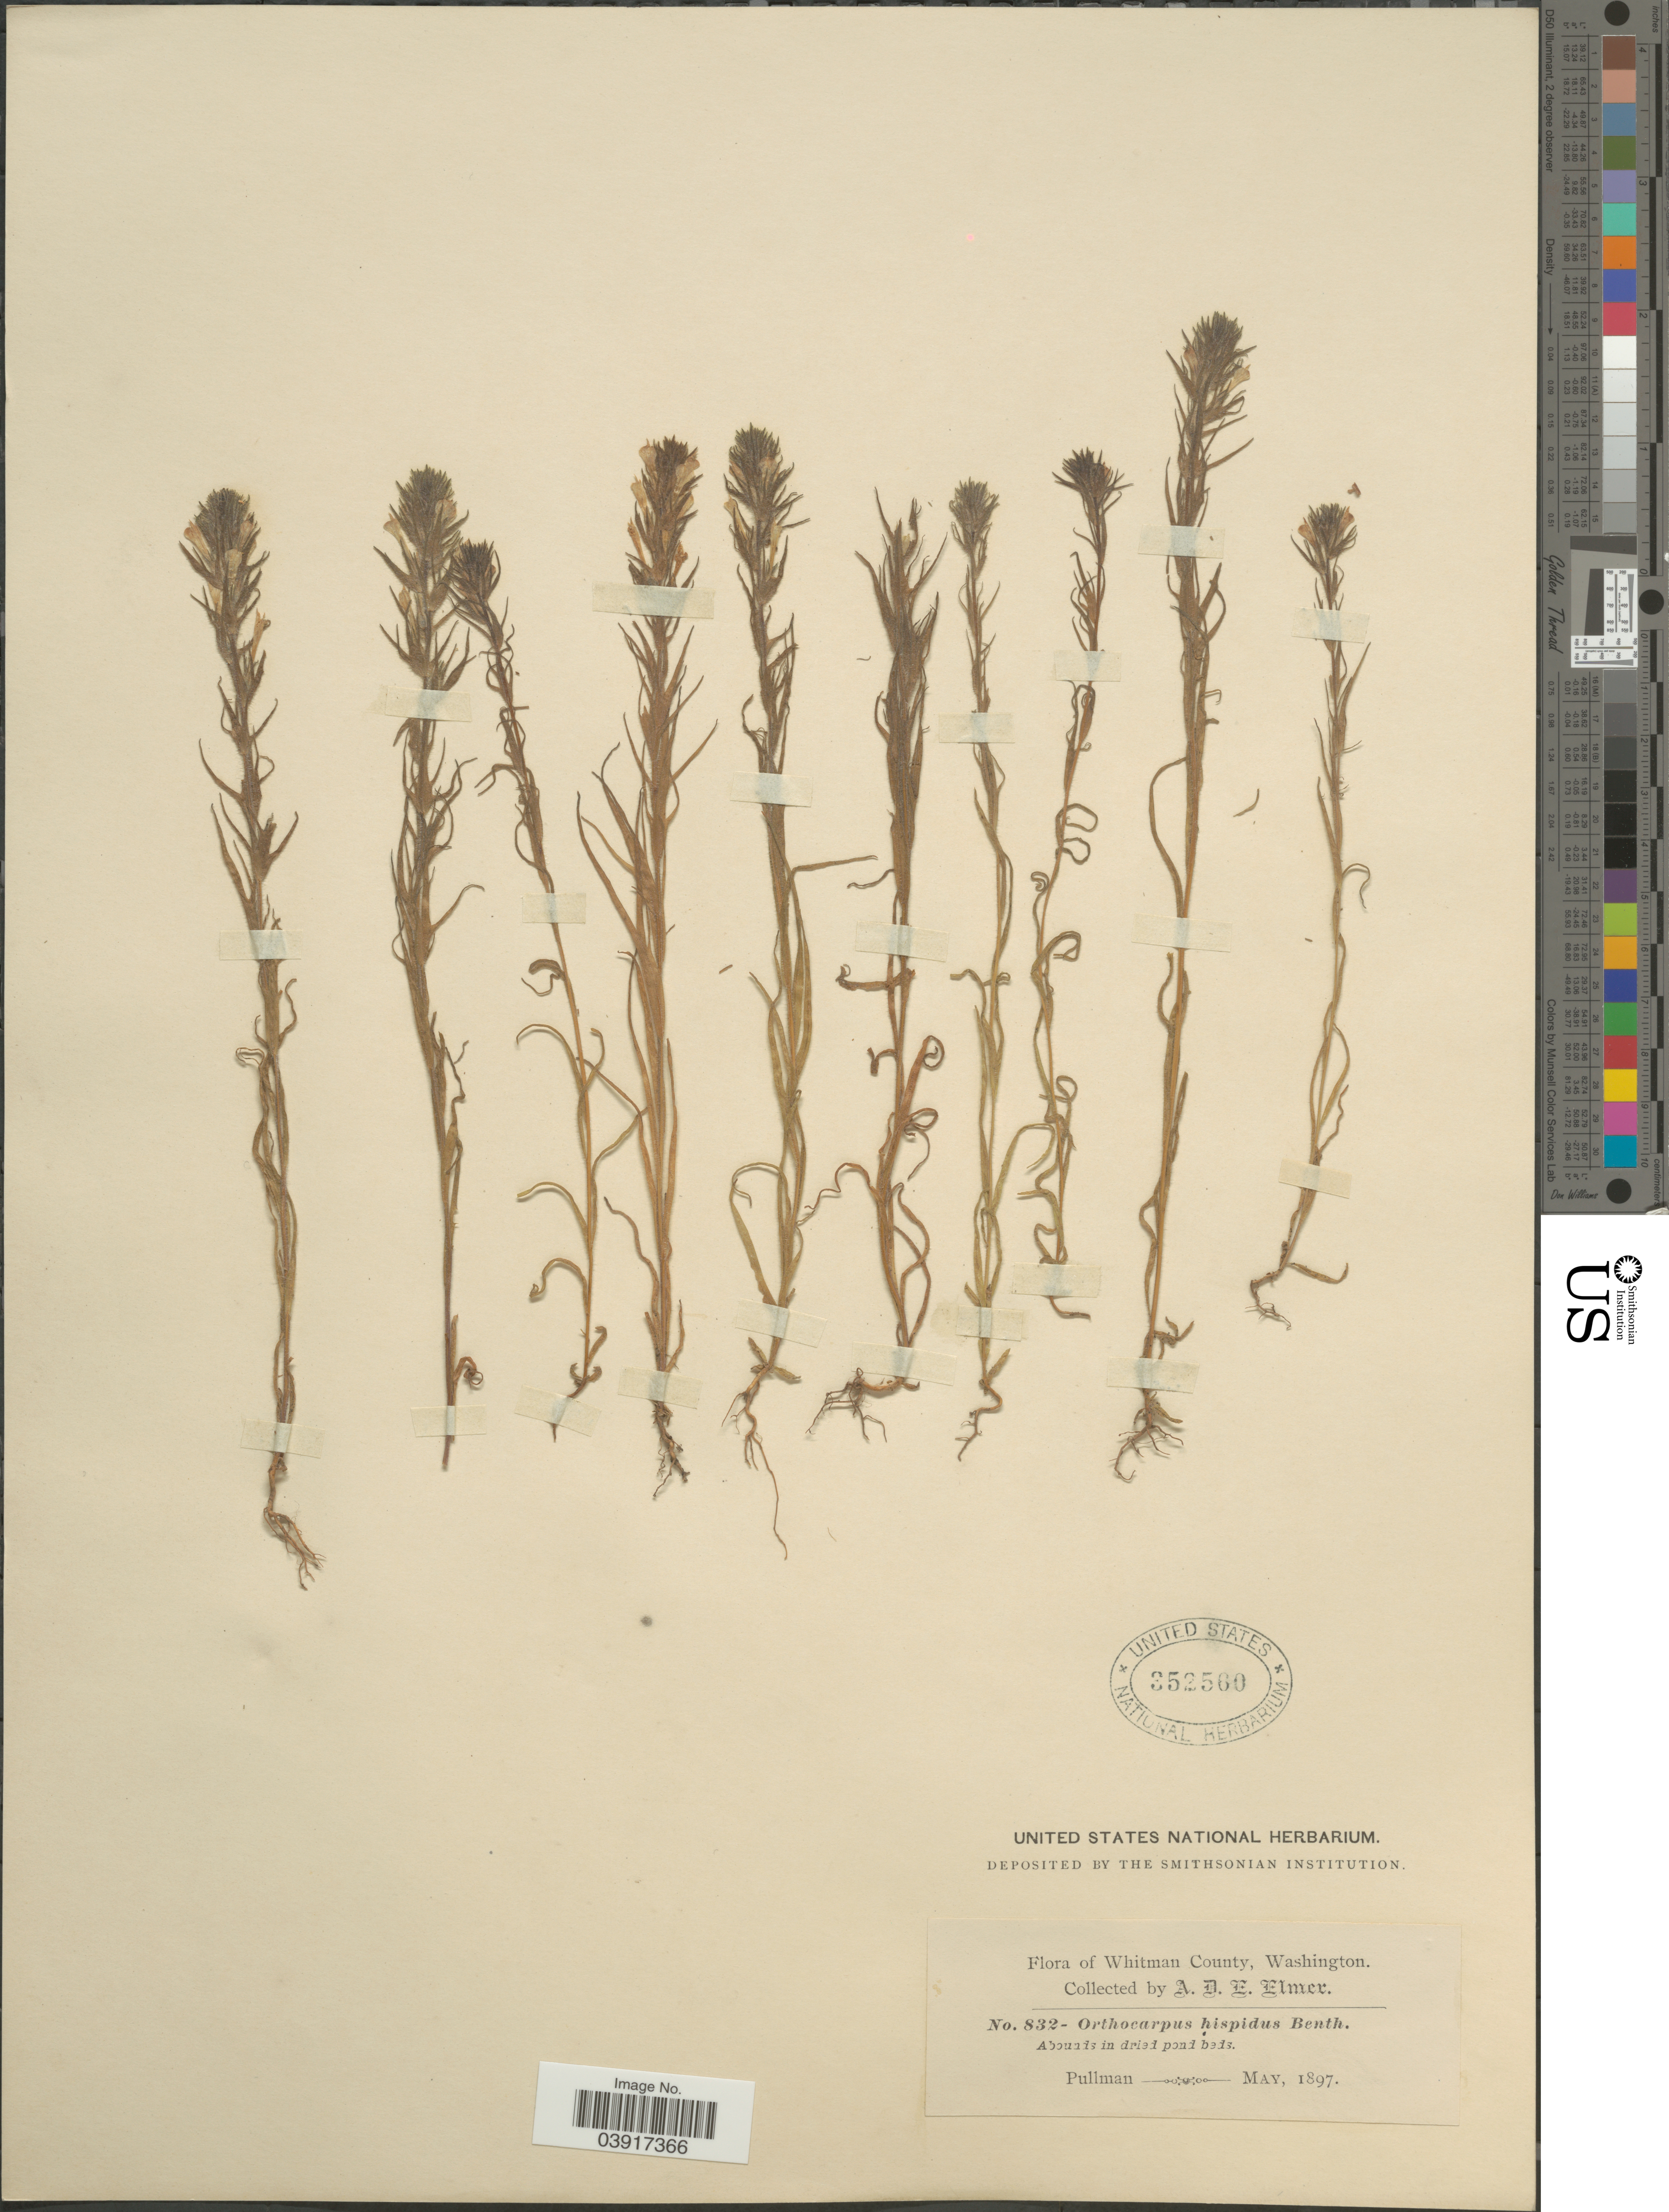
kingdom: Plantae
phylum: Tracheophyta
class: Magnoliopsida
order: Lamiales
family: Orobanchaceae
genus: Orthocarpus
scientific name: Orthocarpus hispidus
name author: Benth.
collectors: A. D. E. Elmer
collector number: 832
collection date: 1897-05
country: United States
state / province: Washington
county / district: Whitman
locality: Whitman County. Pullman.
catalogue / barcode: US 352560